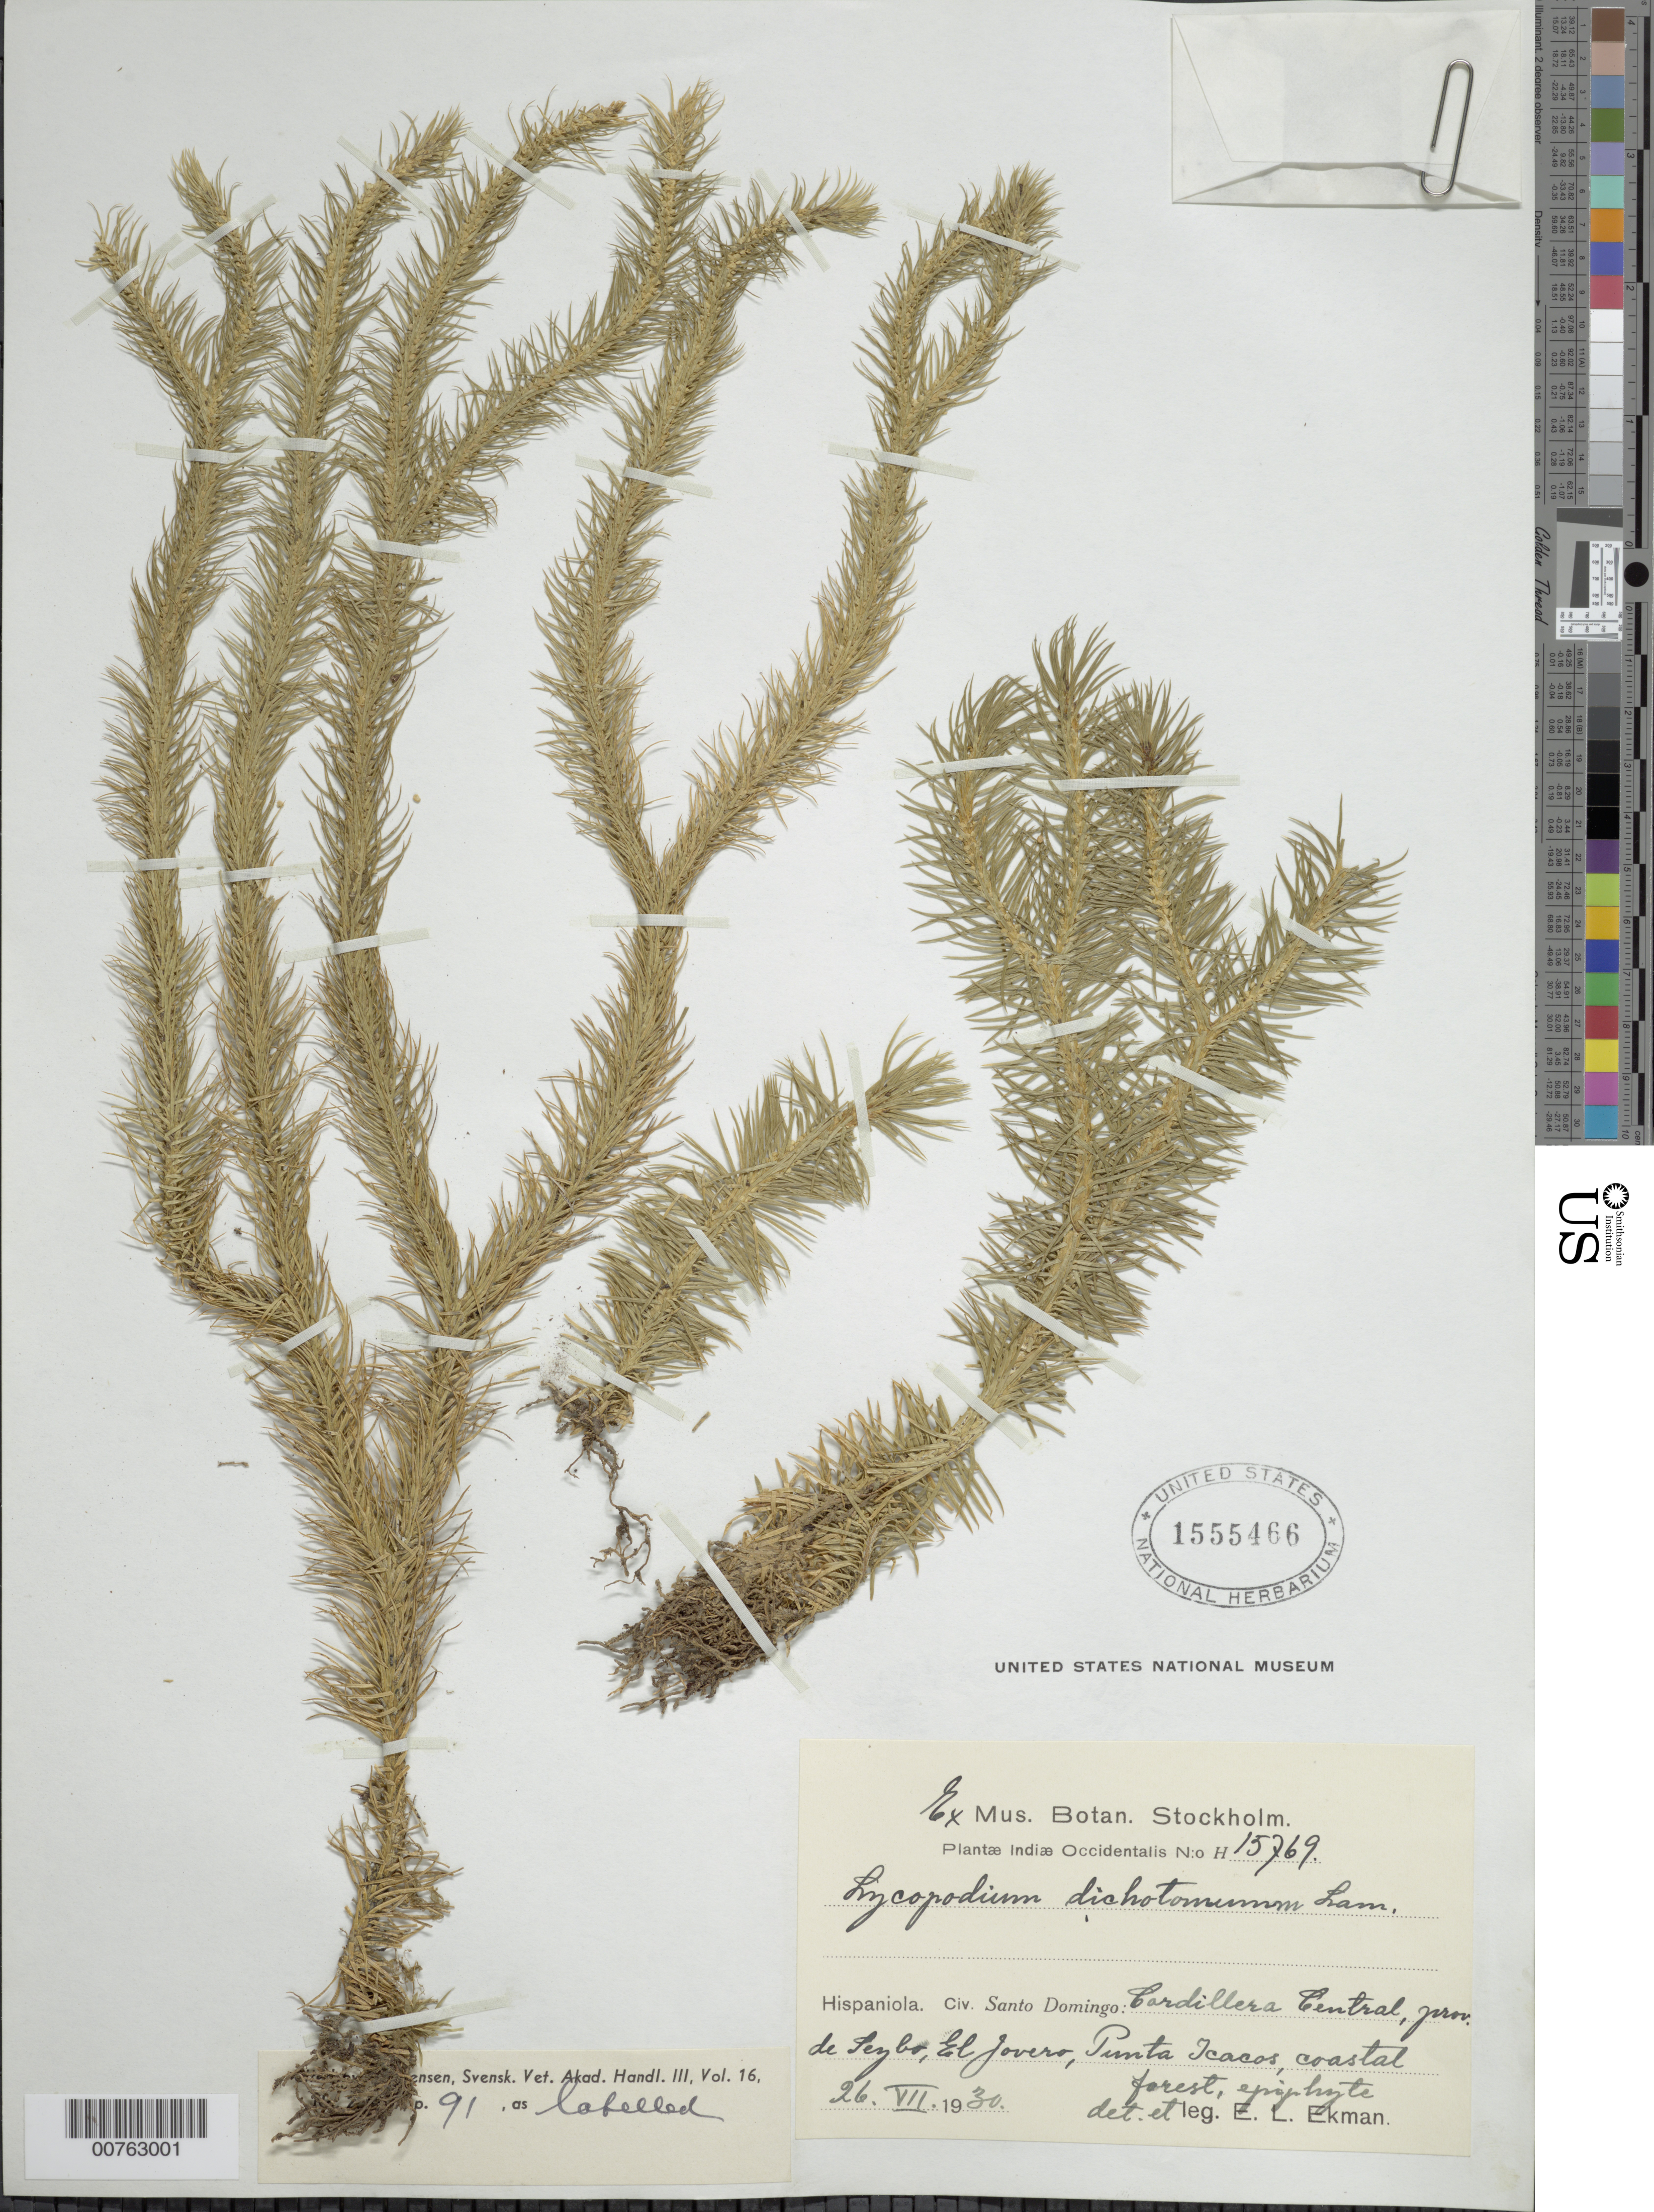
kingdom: Plantae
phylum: Tracheophyta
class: Lycopodiopsida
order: Lycopodiales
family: Lycopodiaceae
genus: Phlegmariurus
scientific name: Phlegmariurus dichotomus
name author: (Jacq.) W.H. Wagner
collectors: E. L. Ekman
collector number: H 15769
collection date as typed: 26 Jul 1930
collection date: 1930-07-26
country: Dominican Republic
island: Hispaniola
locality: Cordillera Central. Province of Seybo, El Jovero, Punta Icacos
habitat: Coastal forest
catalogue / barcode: US 1555466